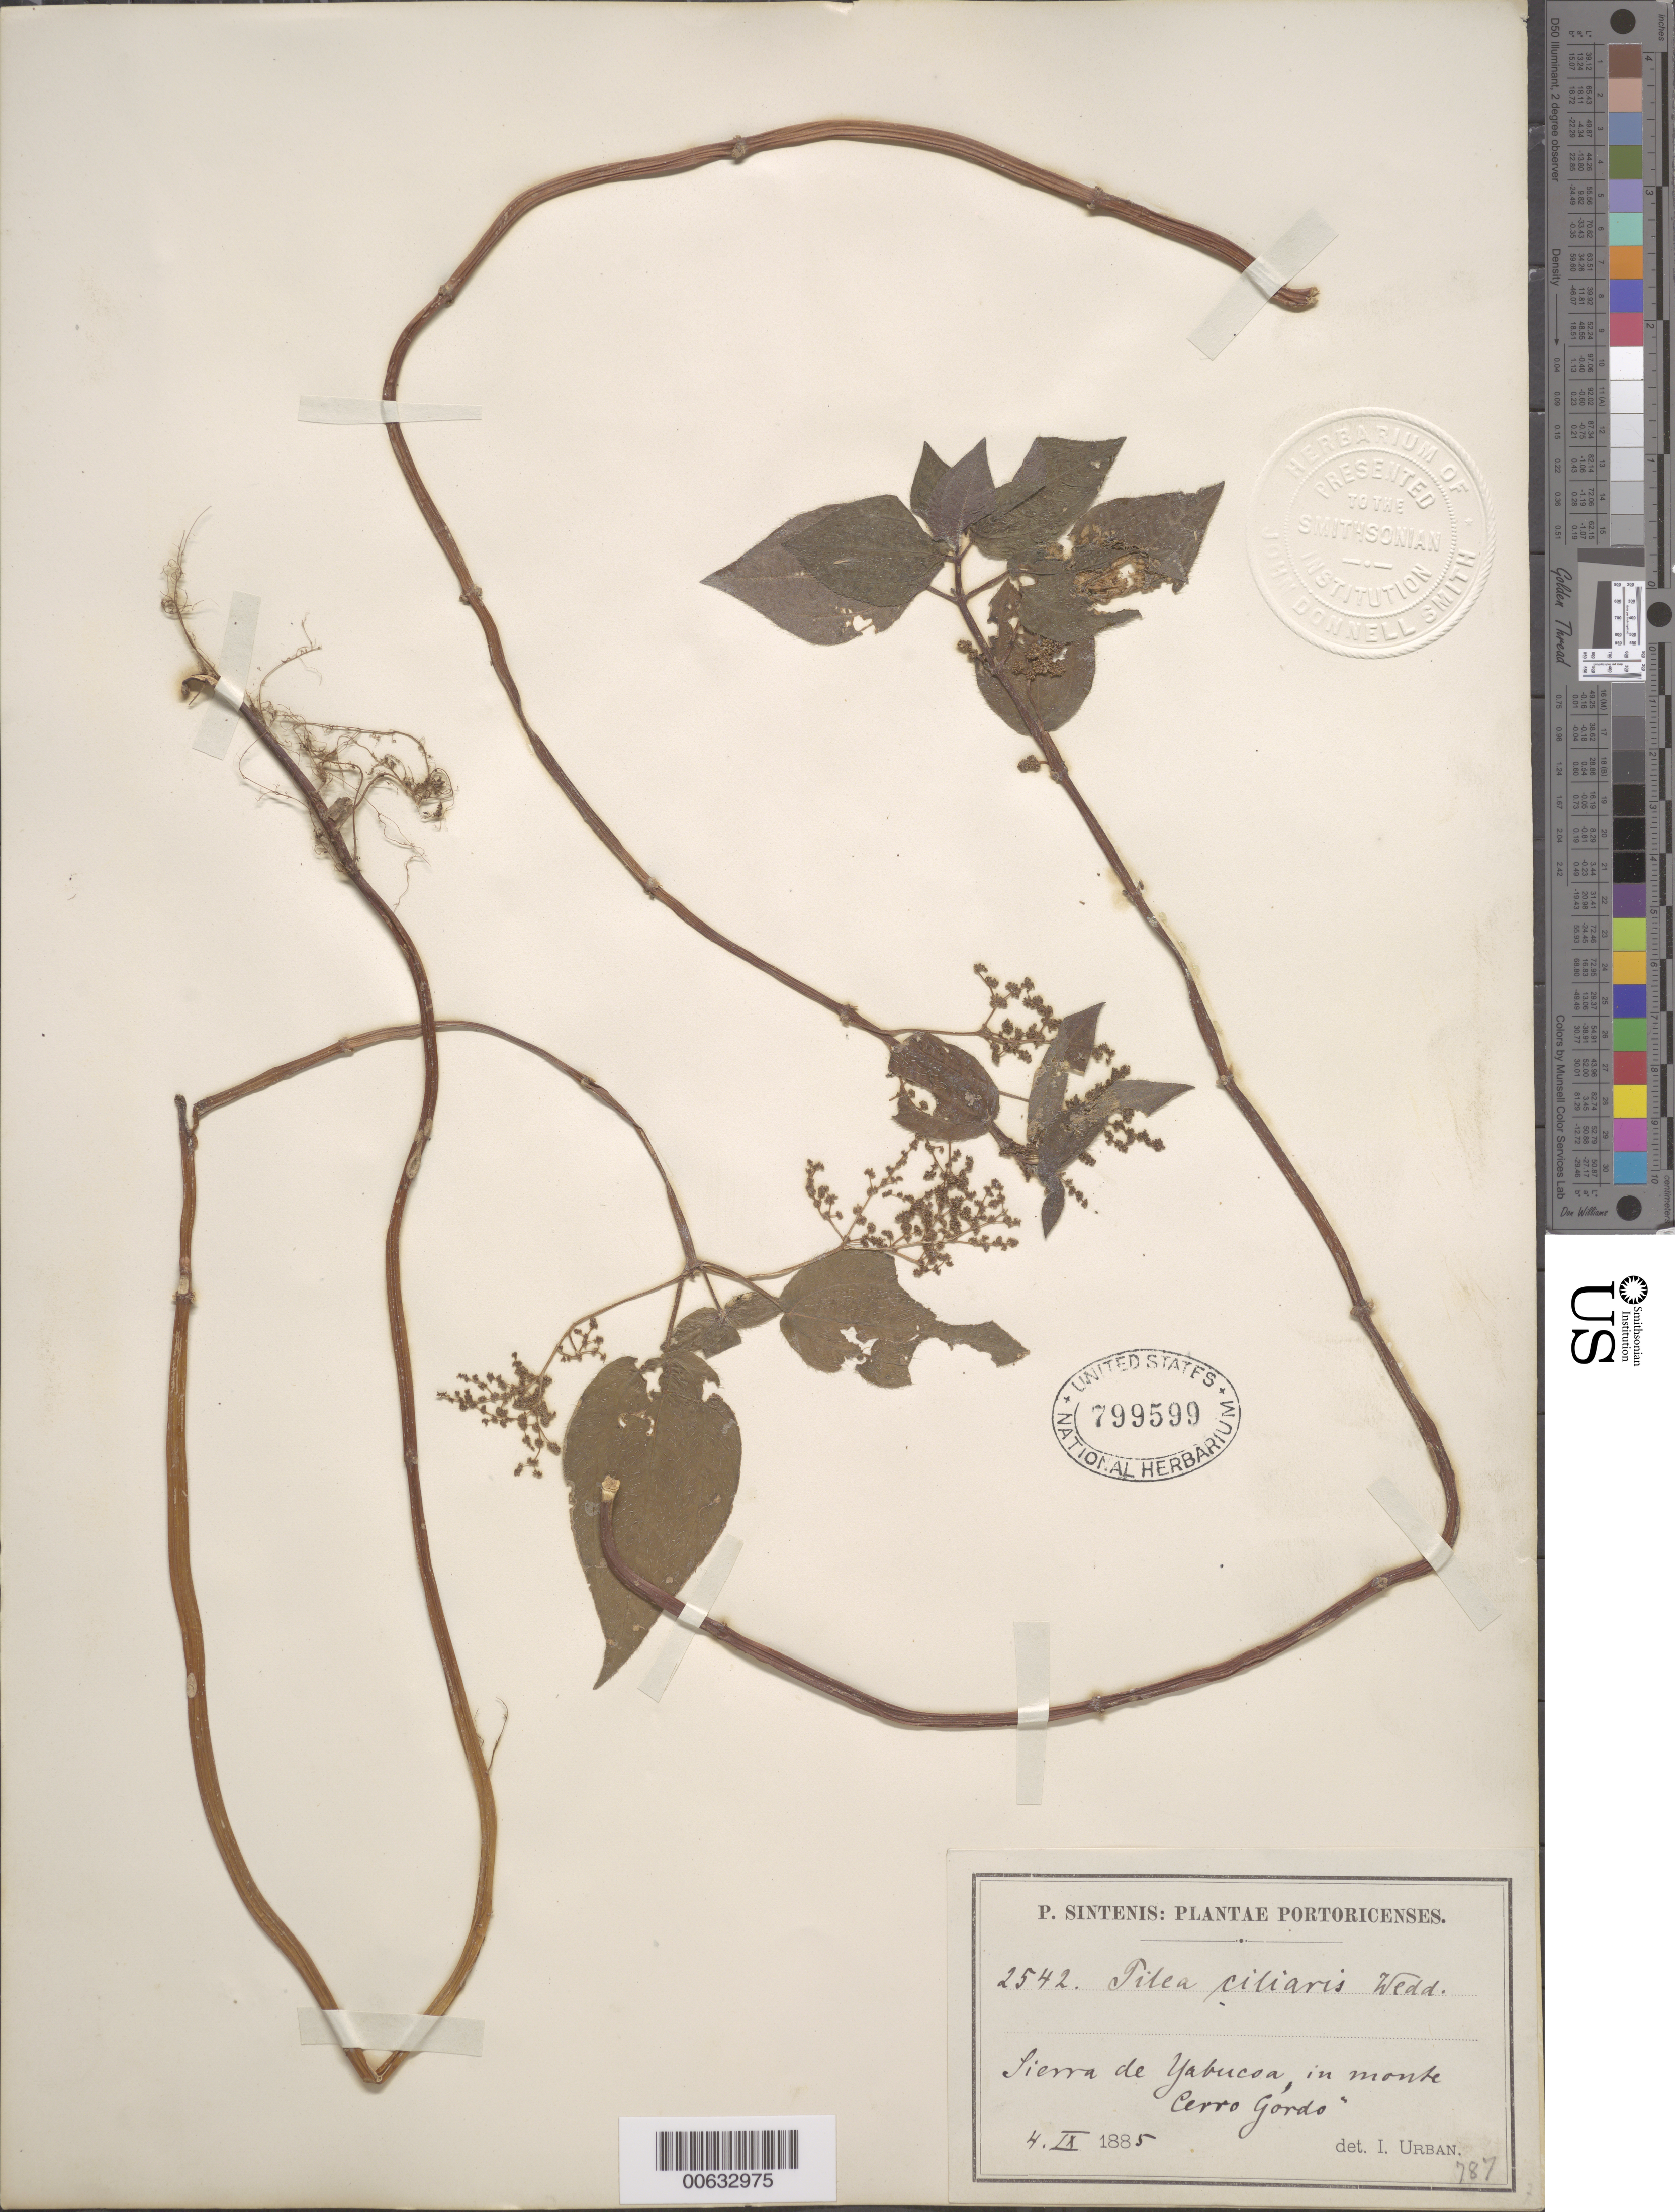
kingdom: Plantae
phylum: Tracheophyta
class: Magnoliopsida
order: Rosales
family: Urticaceae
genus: Pilea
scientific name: Pilea parietaria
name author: (L.) Blume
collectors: P. Sintenis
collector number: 2542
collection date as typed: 04 Sep 1885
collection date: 1885-09-04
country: Puerto Rico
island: Greater Antilles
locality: Sierra de Yabucoa, in monte Cerro Gordo.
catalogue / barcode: US 799599